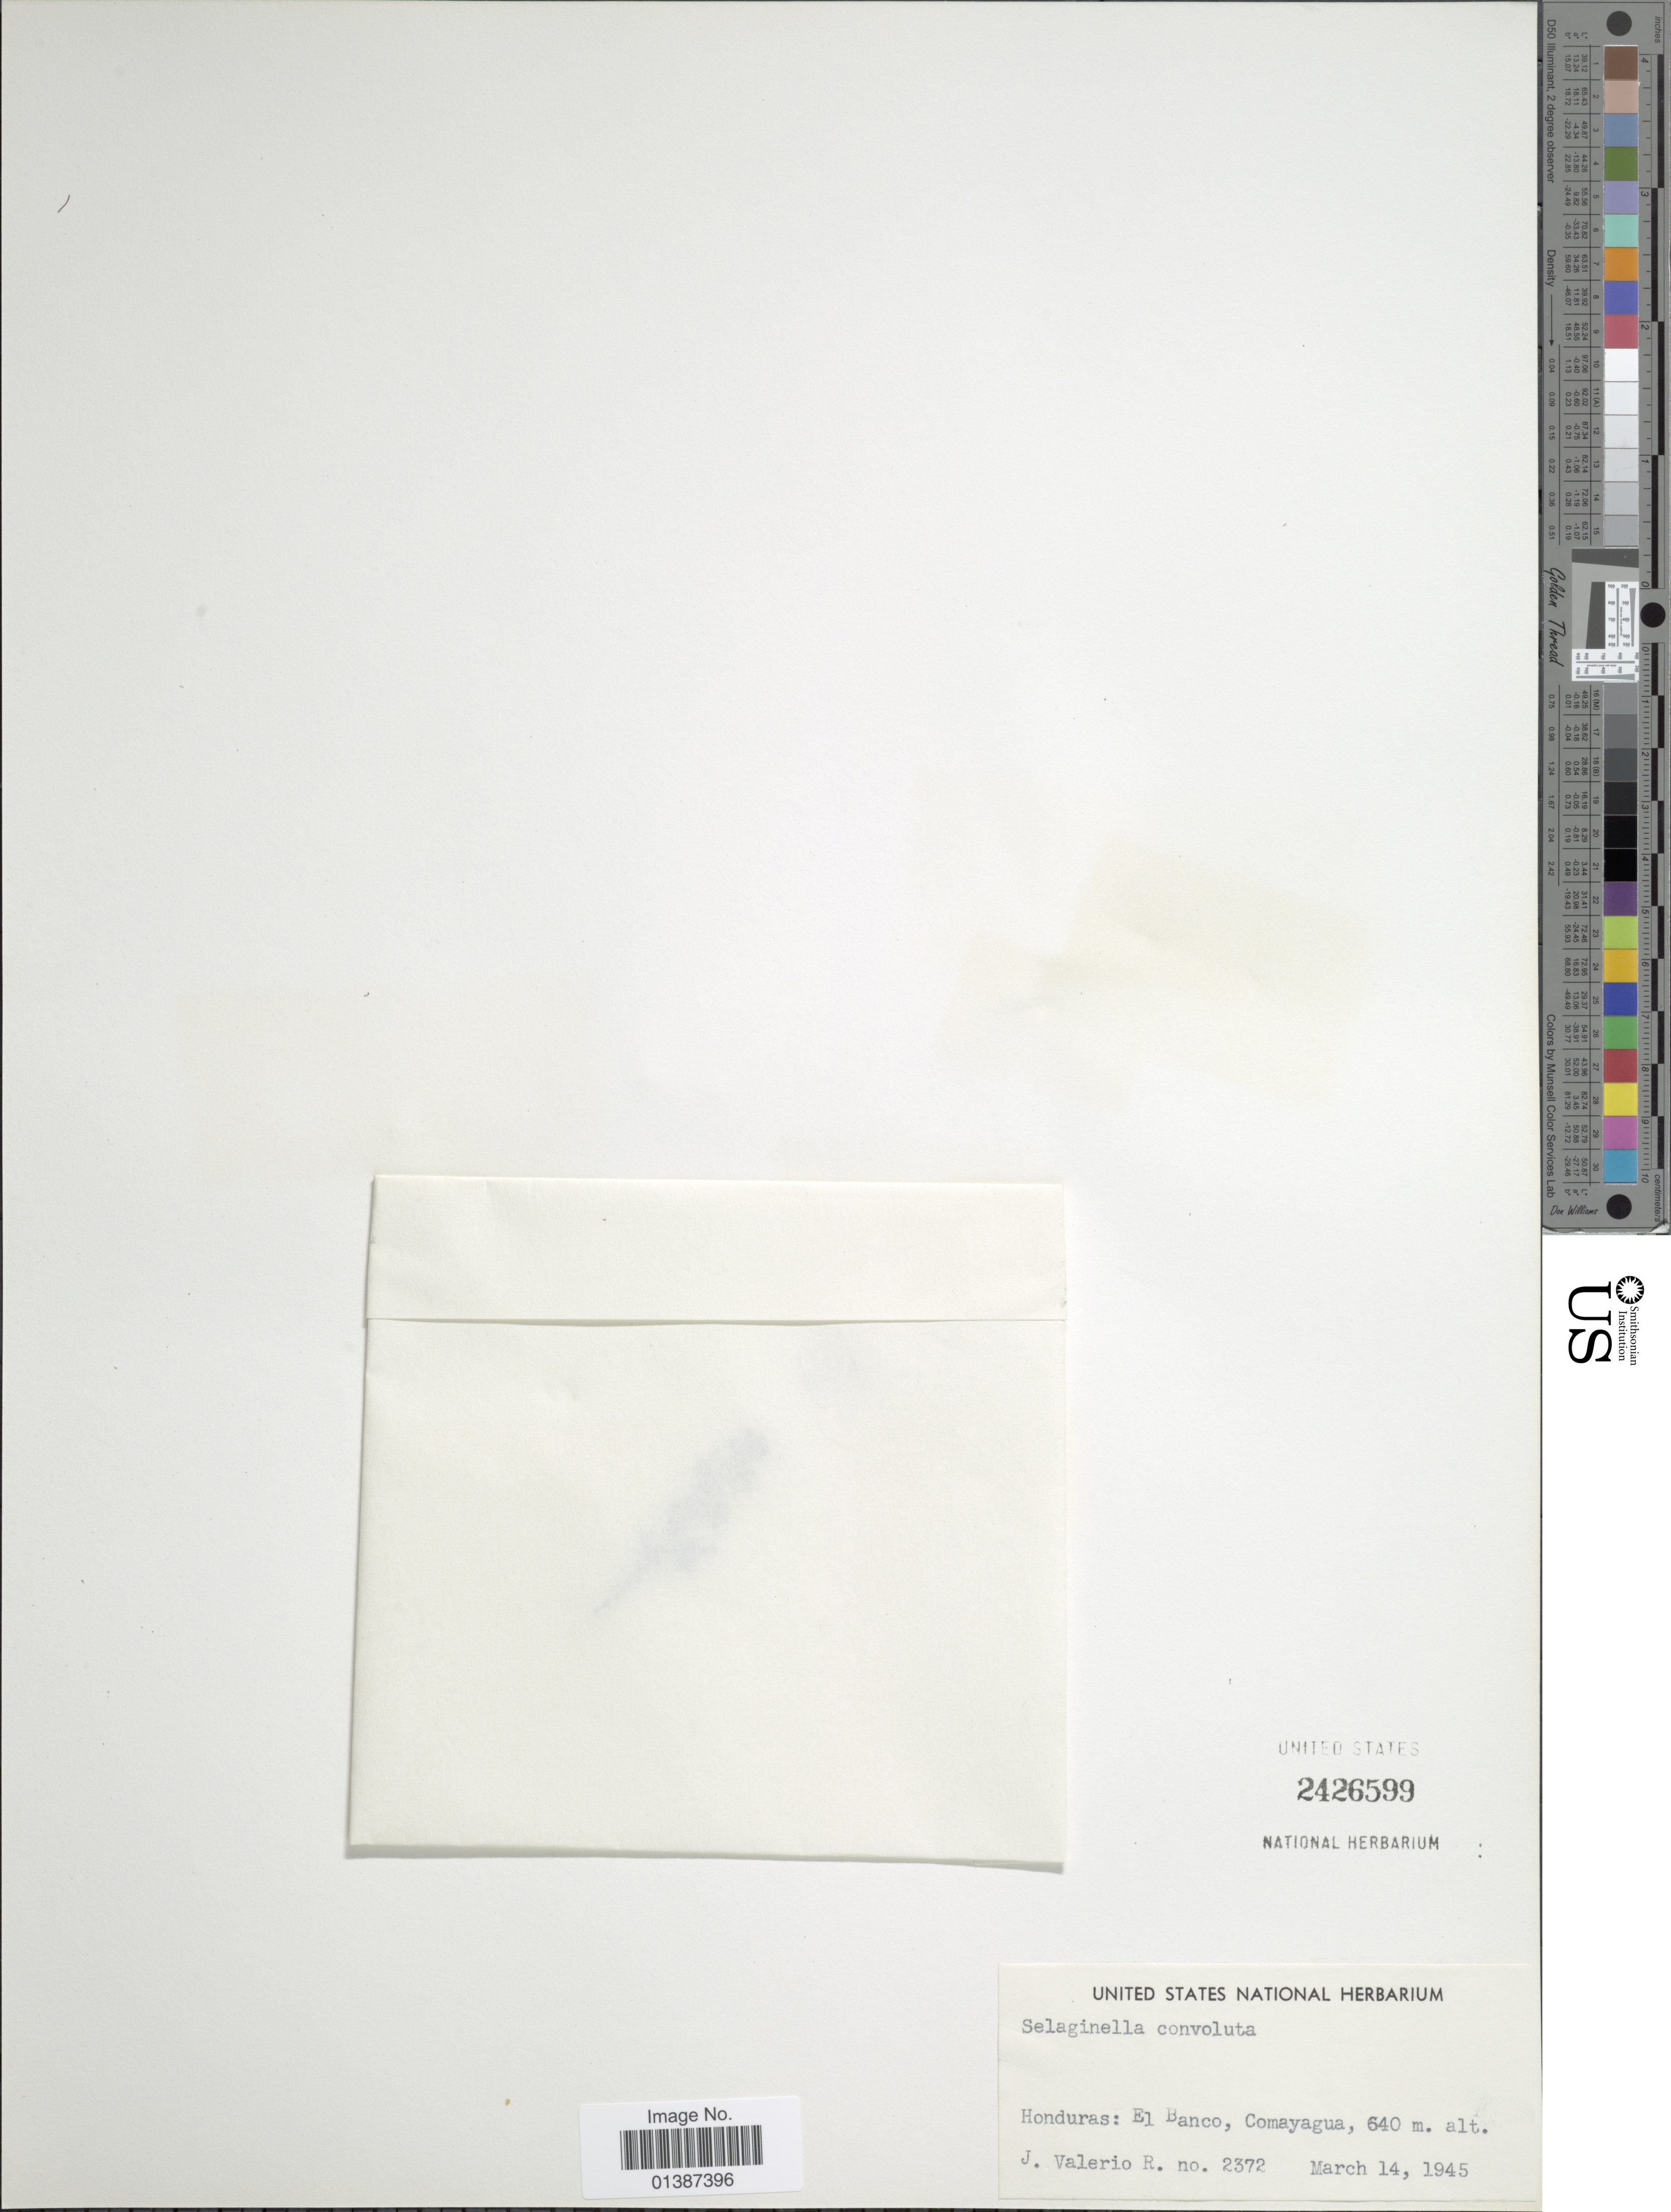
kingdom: Plantae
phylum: Tracheophyta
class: Lycopodiopsida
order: Selaginellales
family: Selaginellaceae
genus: Selaginella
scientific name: Selaginella convoluta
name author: (Arn.) Spring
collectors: J. Valerio R.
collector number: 2372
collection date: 1945-03-14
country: Honduras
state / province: Comayagua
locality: El Banco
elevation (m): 640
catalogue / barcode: US 2426599